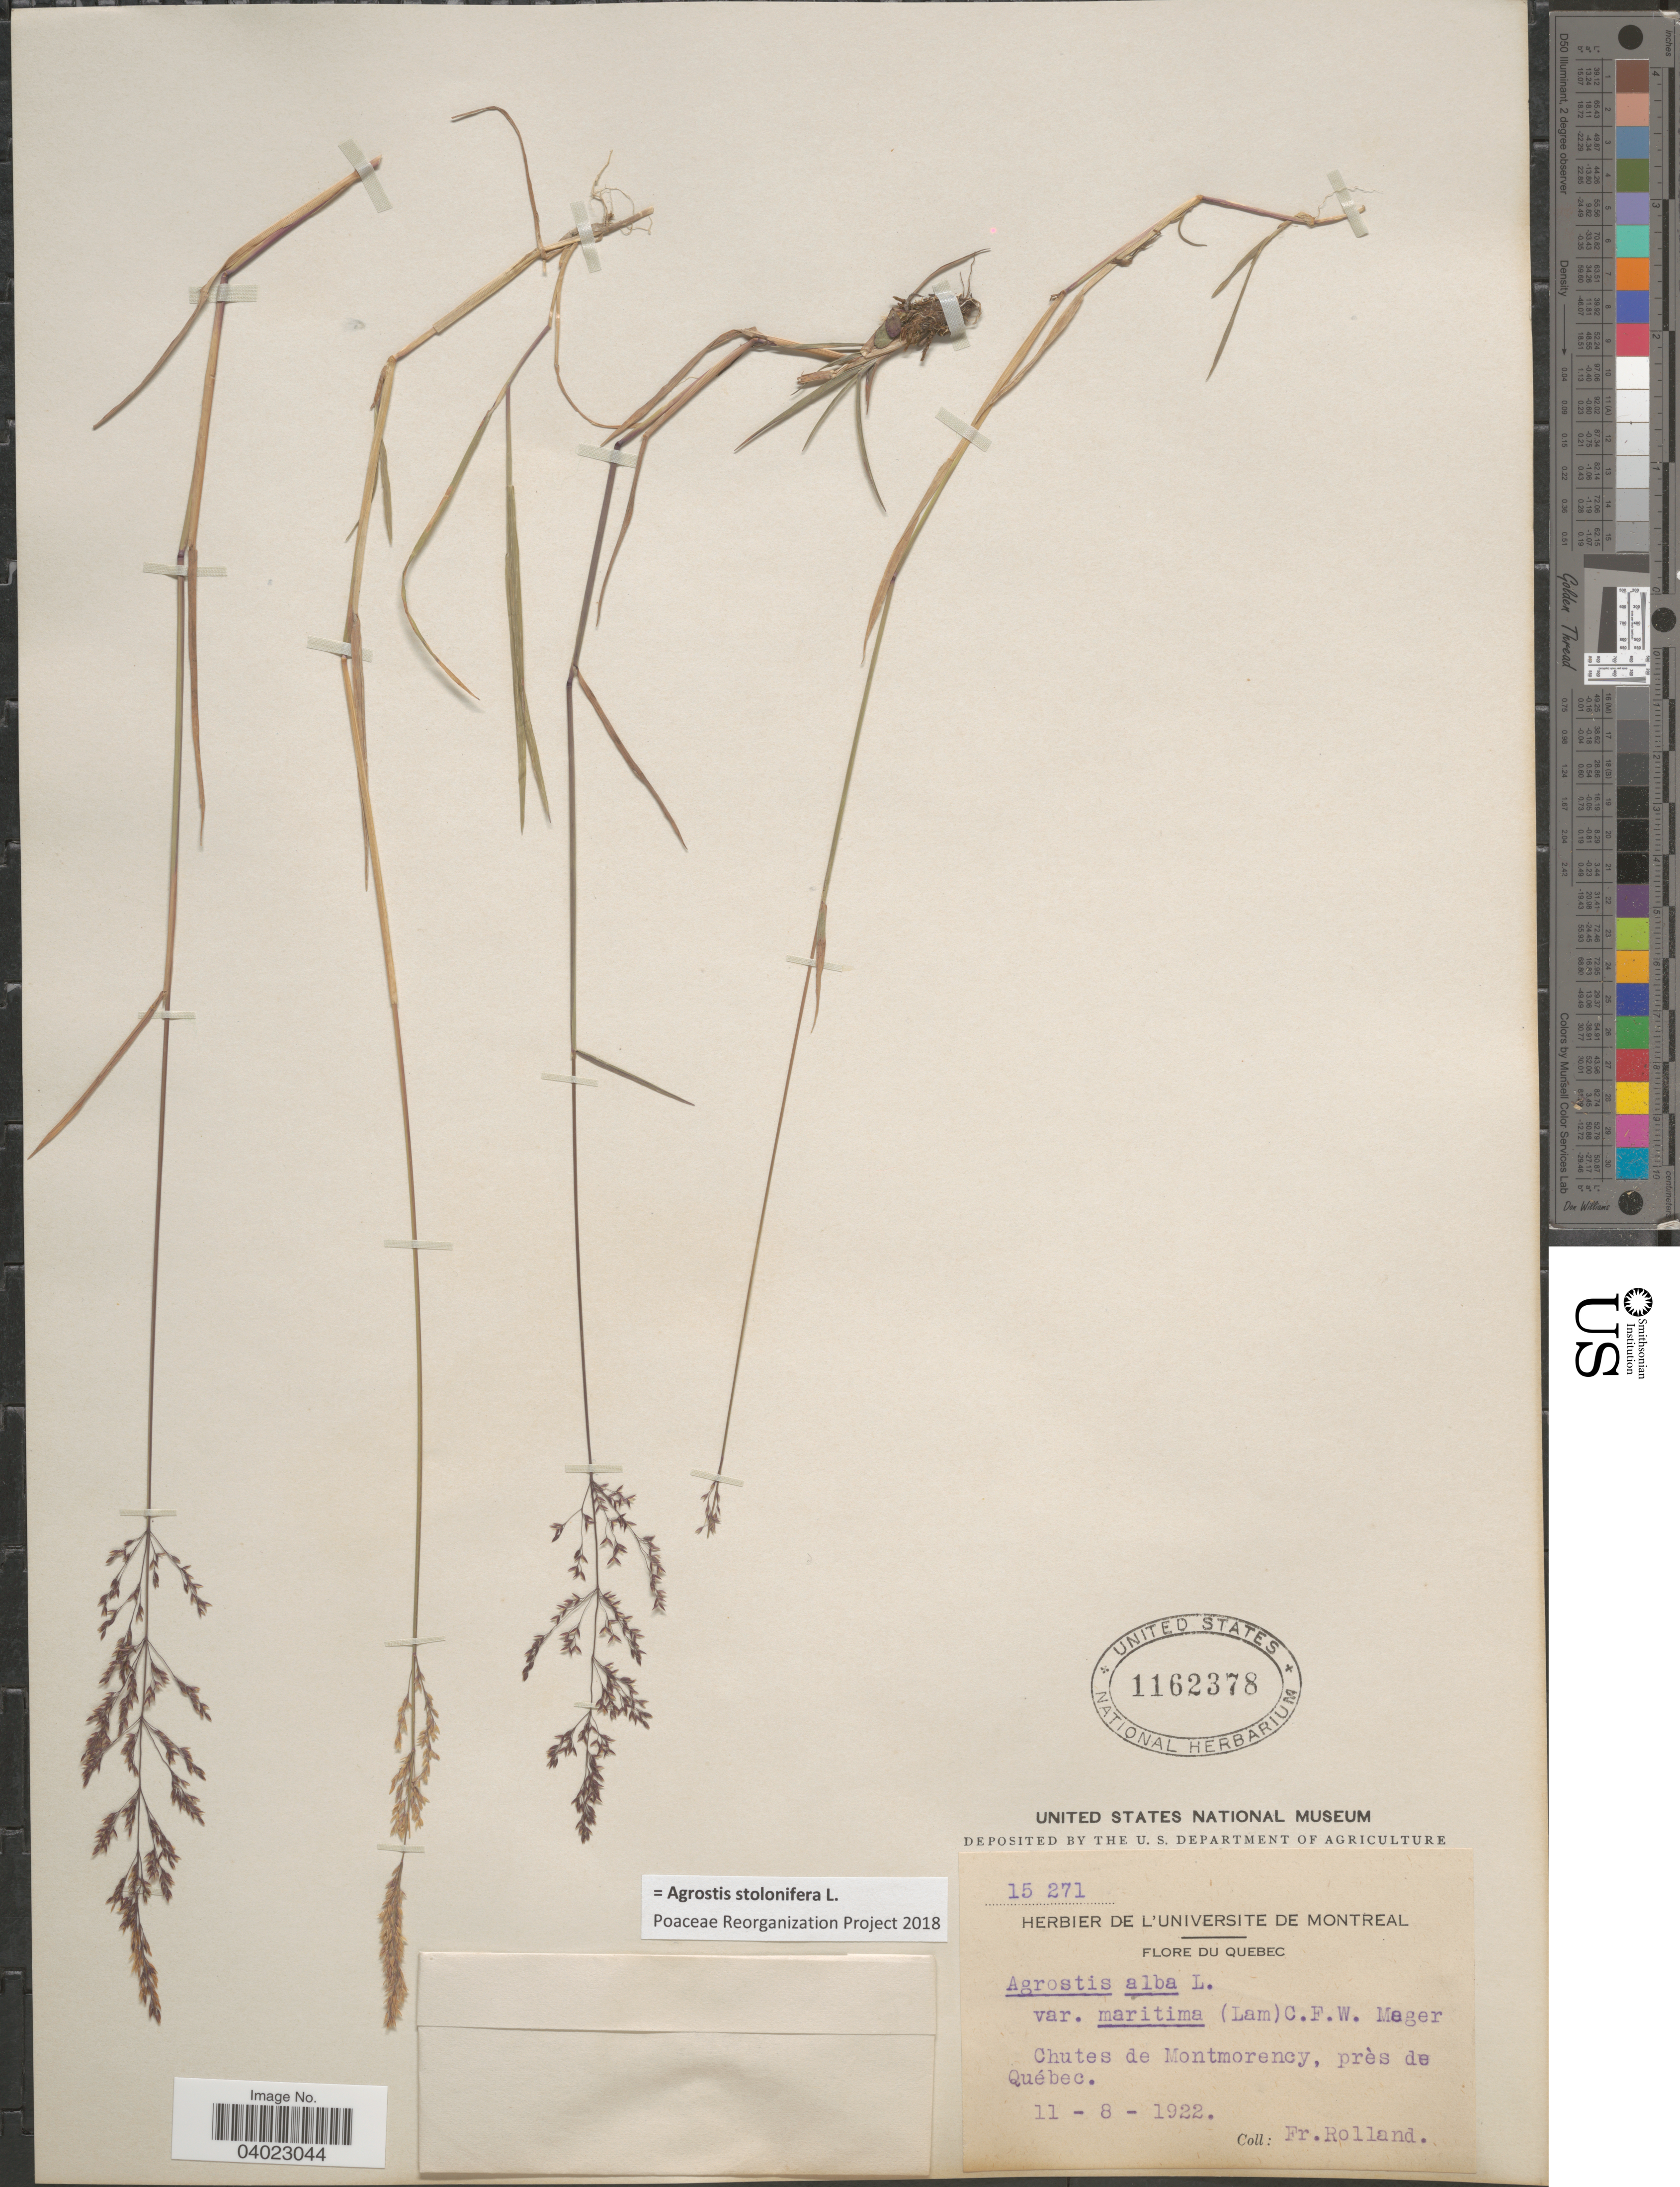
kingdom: Plantae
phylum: Tracheophyta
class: Liliopsida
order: Poales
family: Poaceae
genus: Agrostis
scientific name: Agrostis stolonifera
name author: L.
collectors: B. Rolland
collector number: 15271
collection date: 1922-08-11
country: Canada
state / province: Quebec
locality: Chutes de Montmorency, près de Québec.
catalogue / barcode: US 1162378